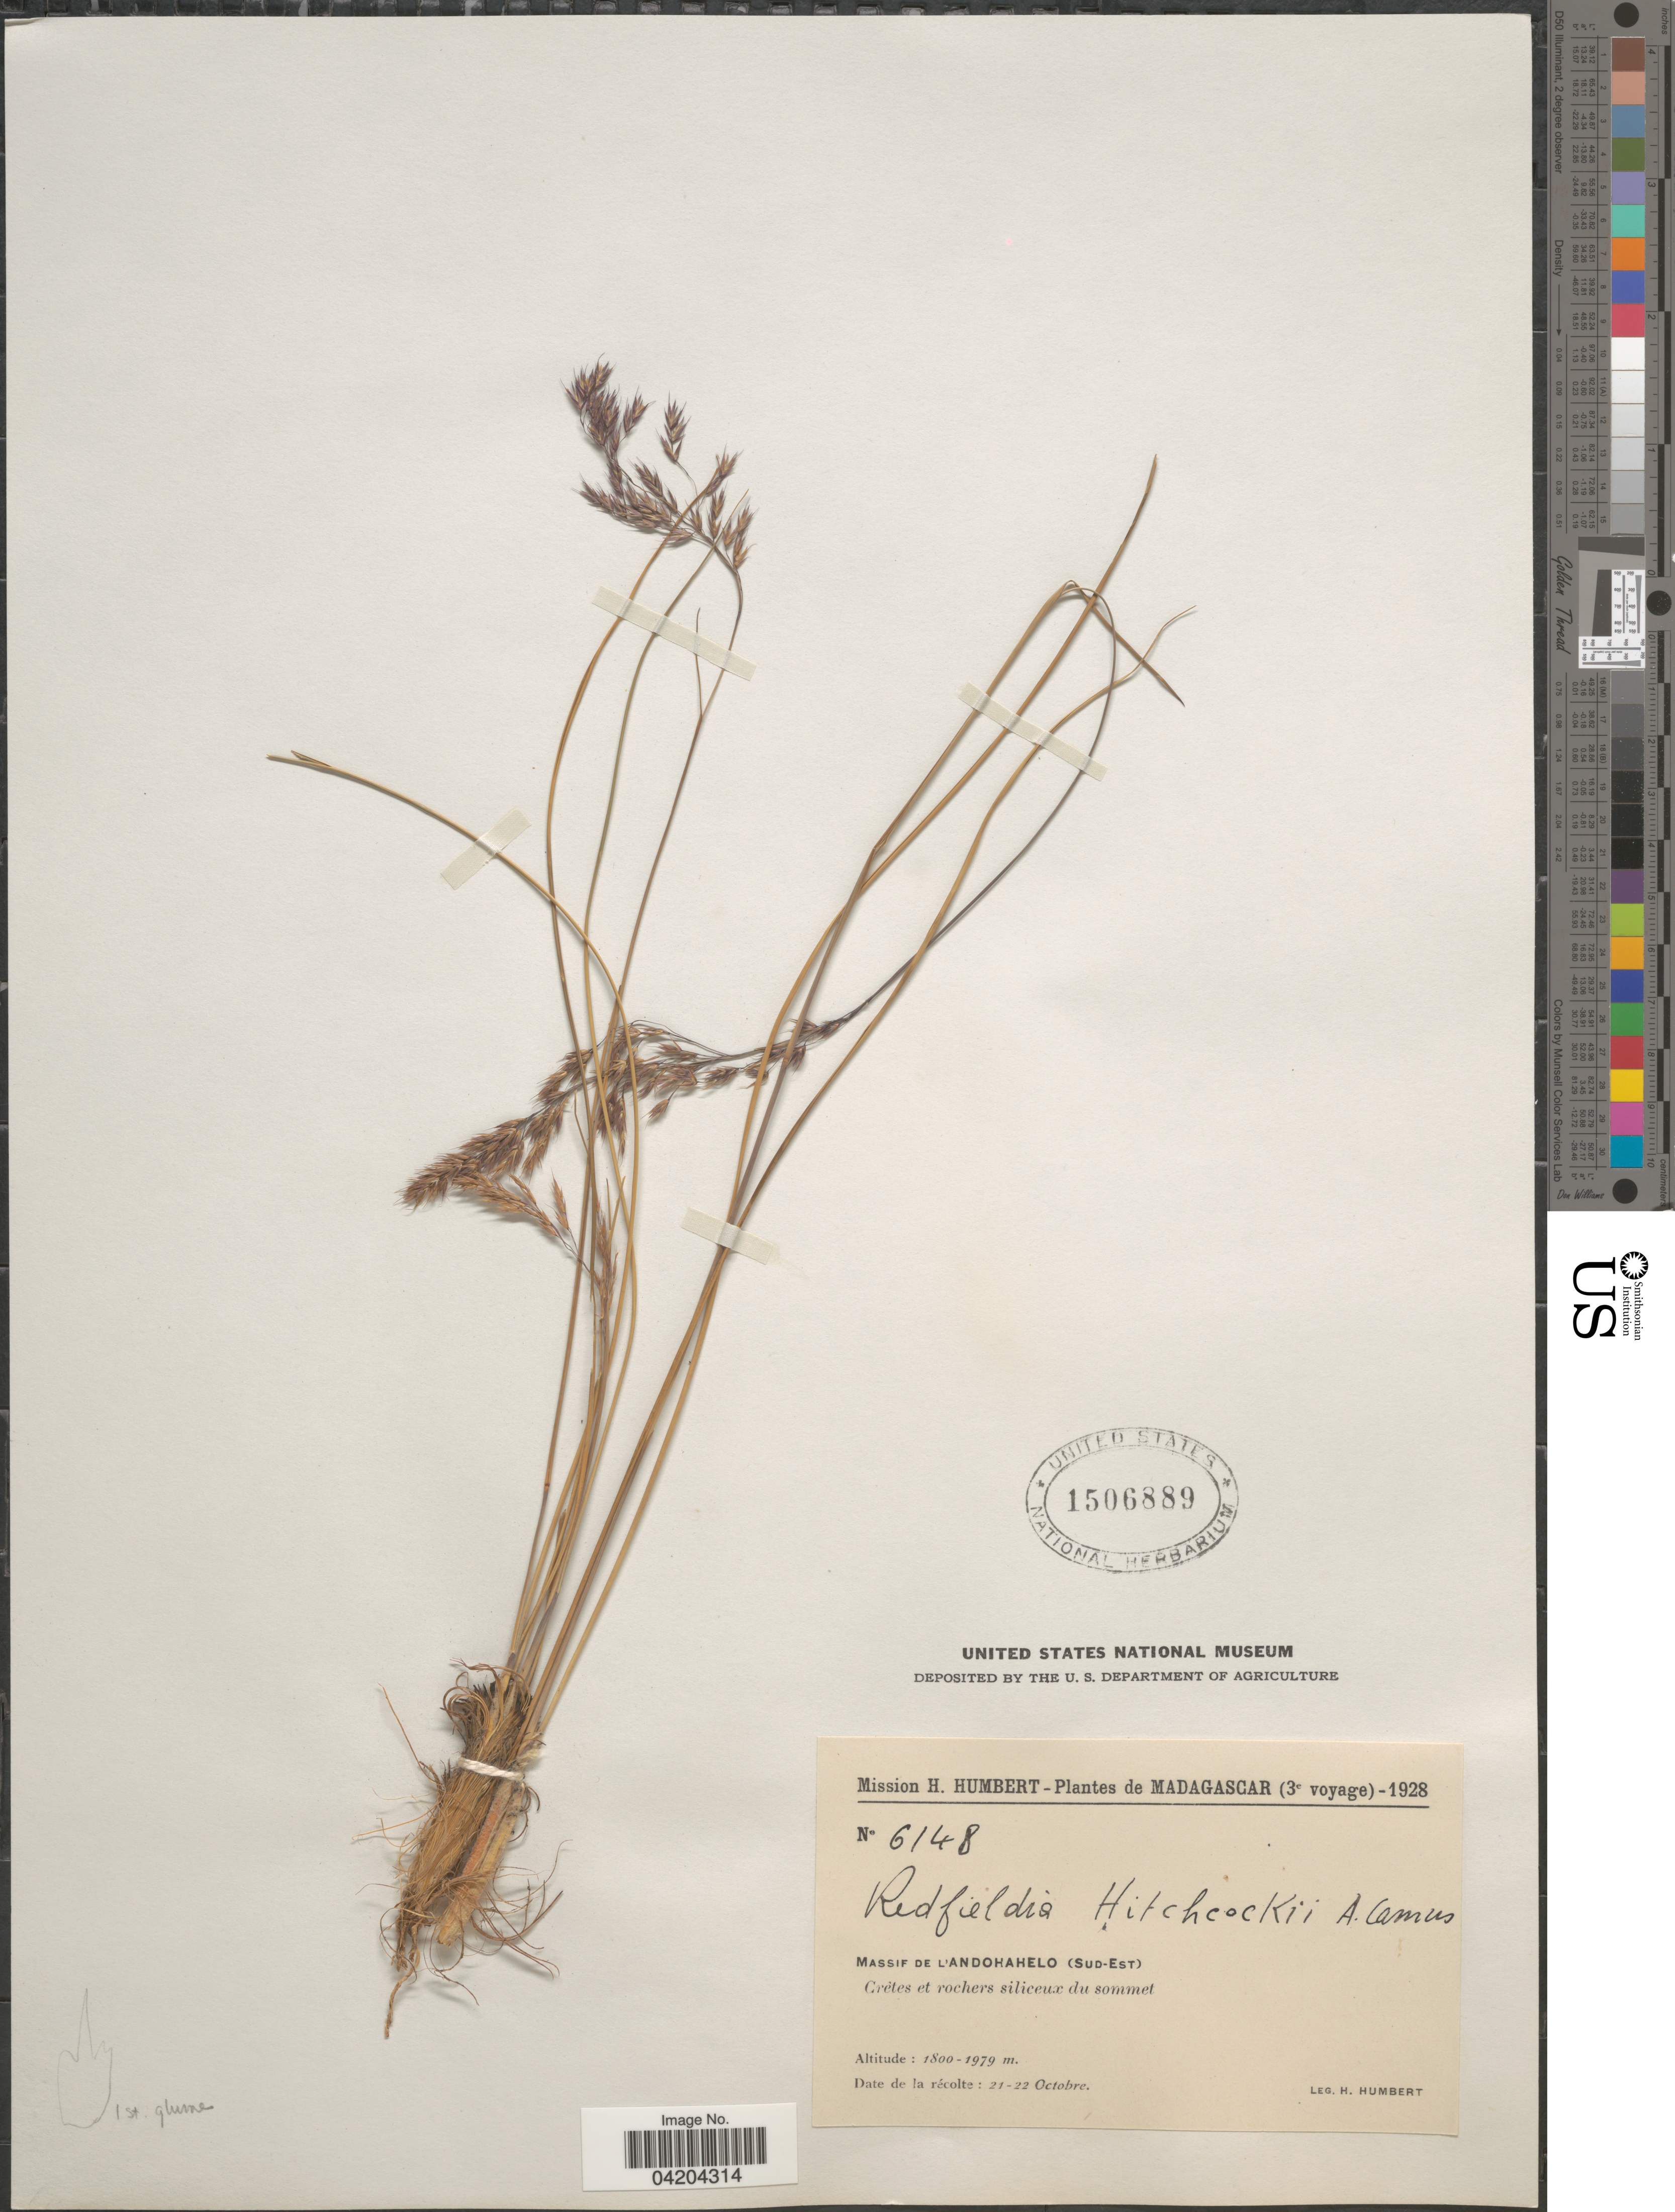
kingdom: Plantae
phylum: Tracheophyta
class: Liliopsida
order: Poales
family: Poaceae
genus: Styppeiochloa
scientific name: Styppeiochloa hitchcockii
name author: (A. Camus) Cope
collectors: H. Humbert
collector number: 6148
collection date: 1928-10-21/1928-10-22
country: Madagascar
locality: Madagascar (3e voyage) - 1928. Massif de l'Andohahelo (Sud-Est).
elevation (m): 1800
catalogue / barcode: US 1506889